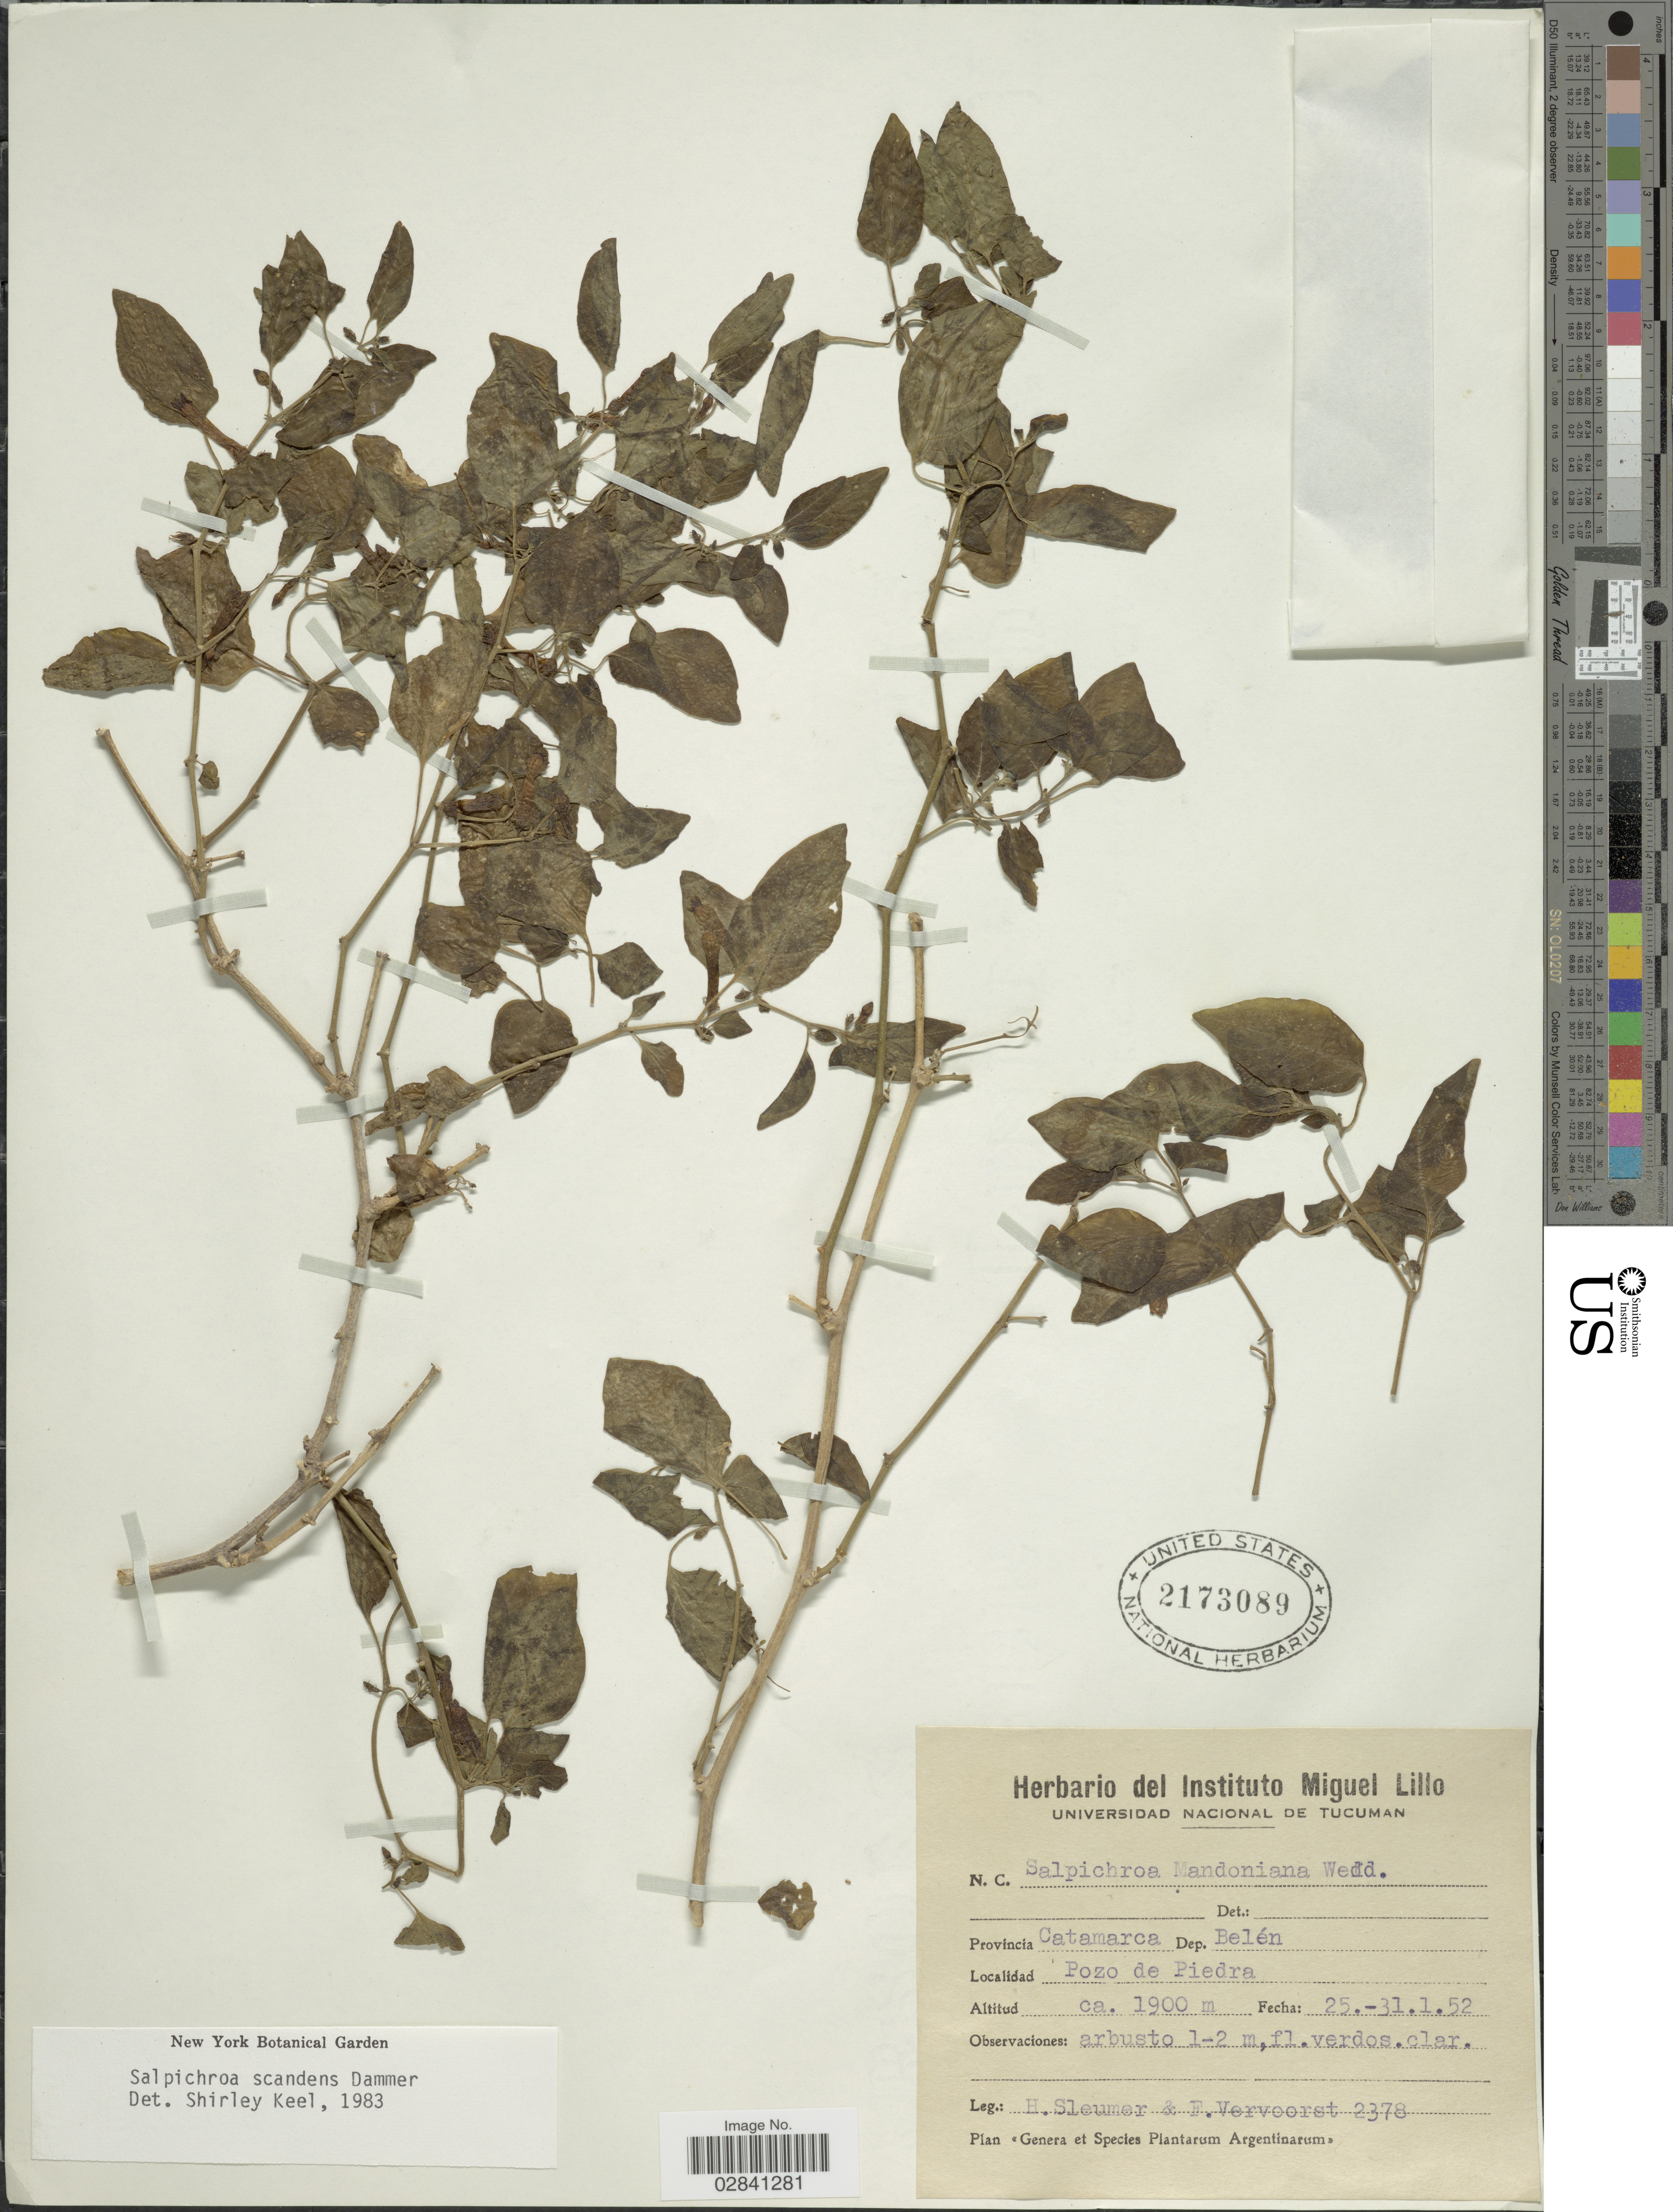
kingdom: Plantae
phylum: Tracheophyta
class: Magnoliopsida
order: Solanales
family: Solanaceae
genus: Salpichroa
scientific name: Salpichroa scandens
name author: Dammer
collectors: H. O. Sleumer & F. Vervoorst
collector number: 2378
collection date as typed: Transcribed d/m/y: 25/1/52 to 31/1/52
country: Argentina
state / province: Catamarca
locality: Dep. Belén. Pozo de Piedra.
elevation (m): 1900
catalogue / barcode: US 2173089